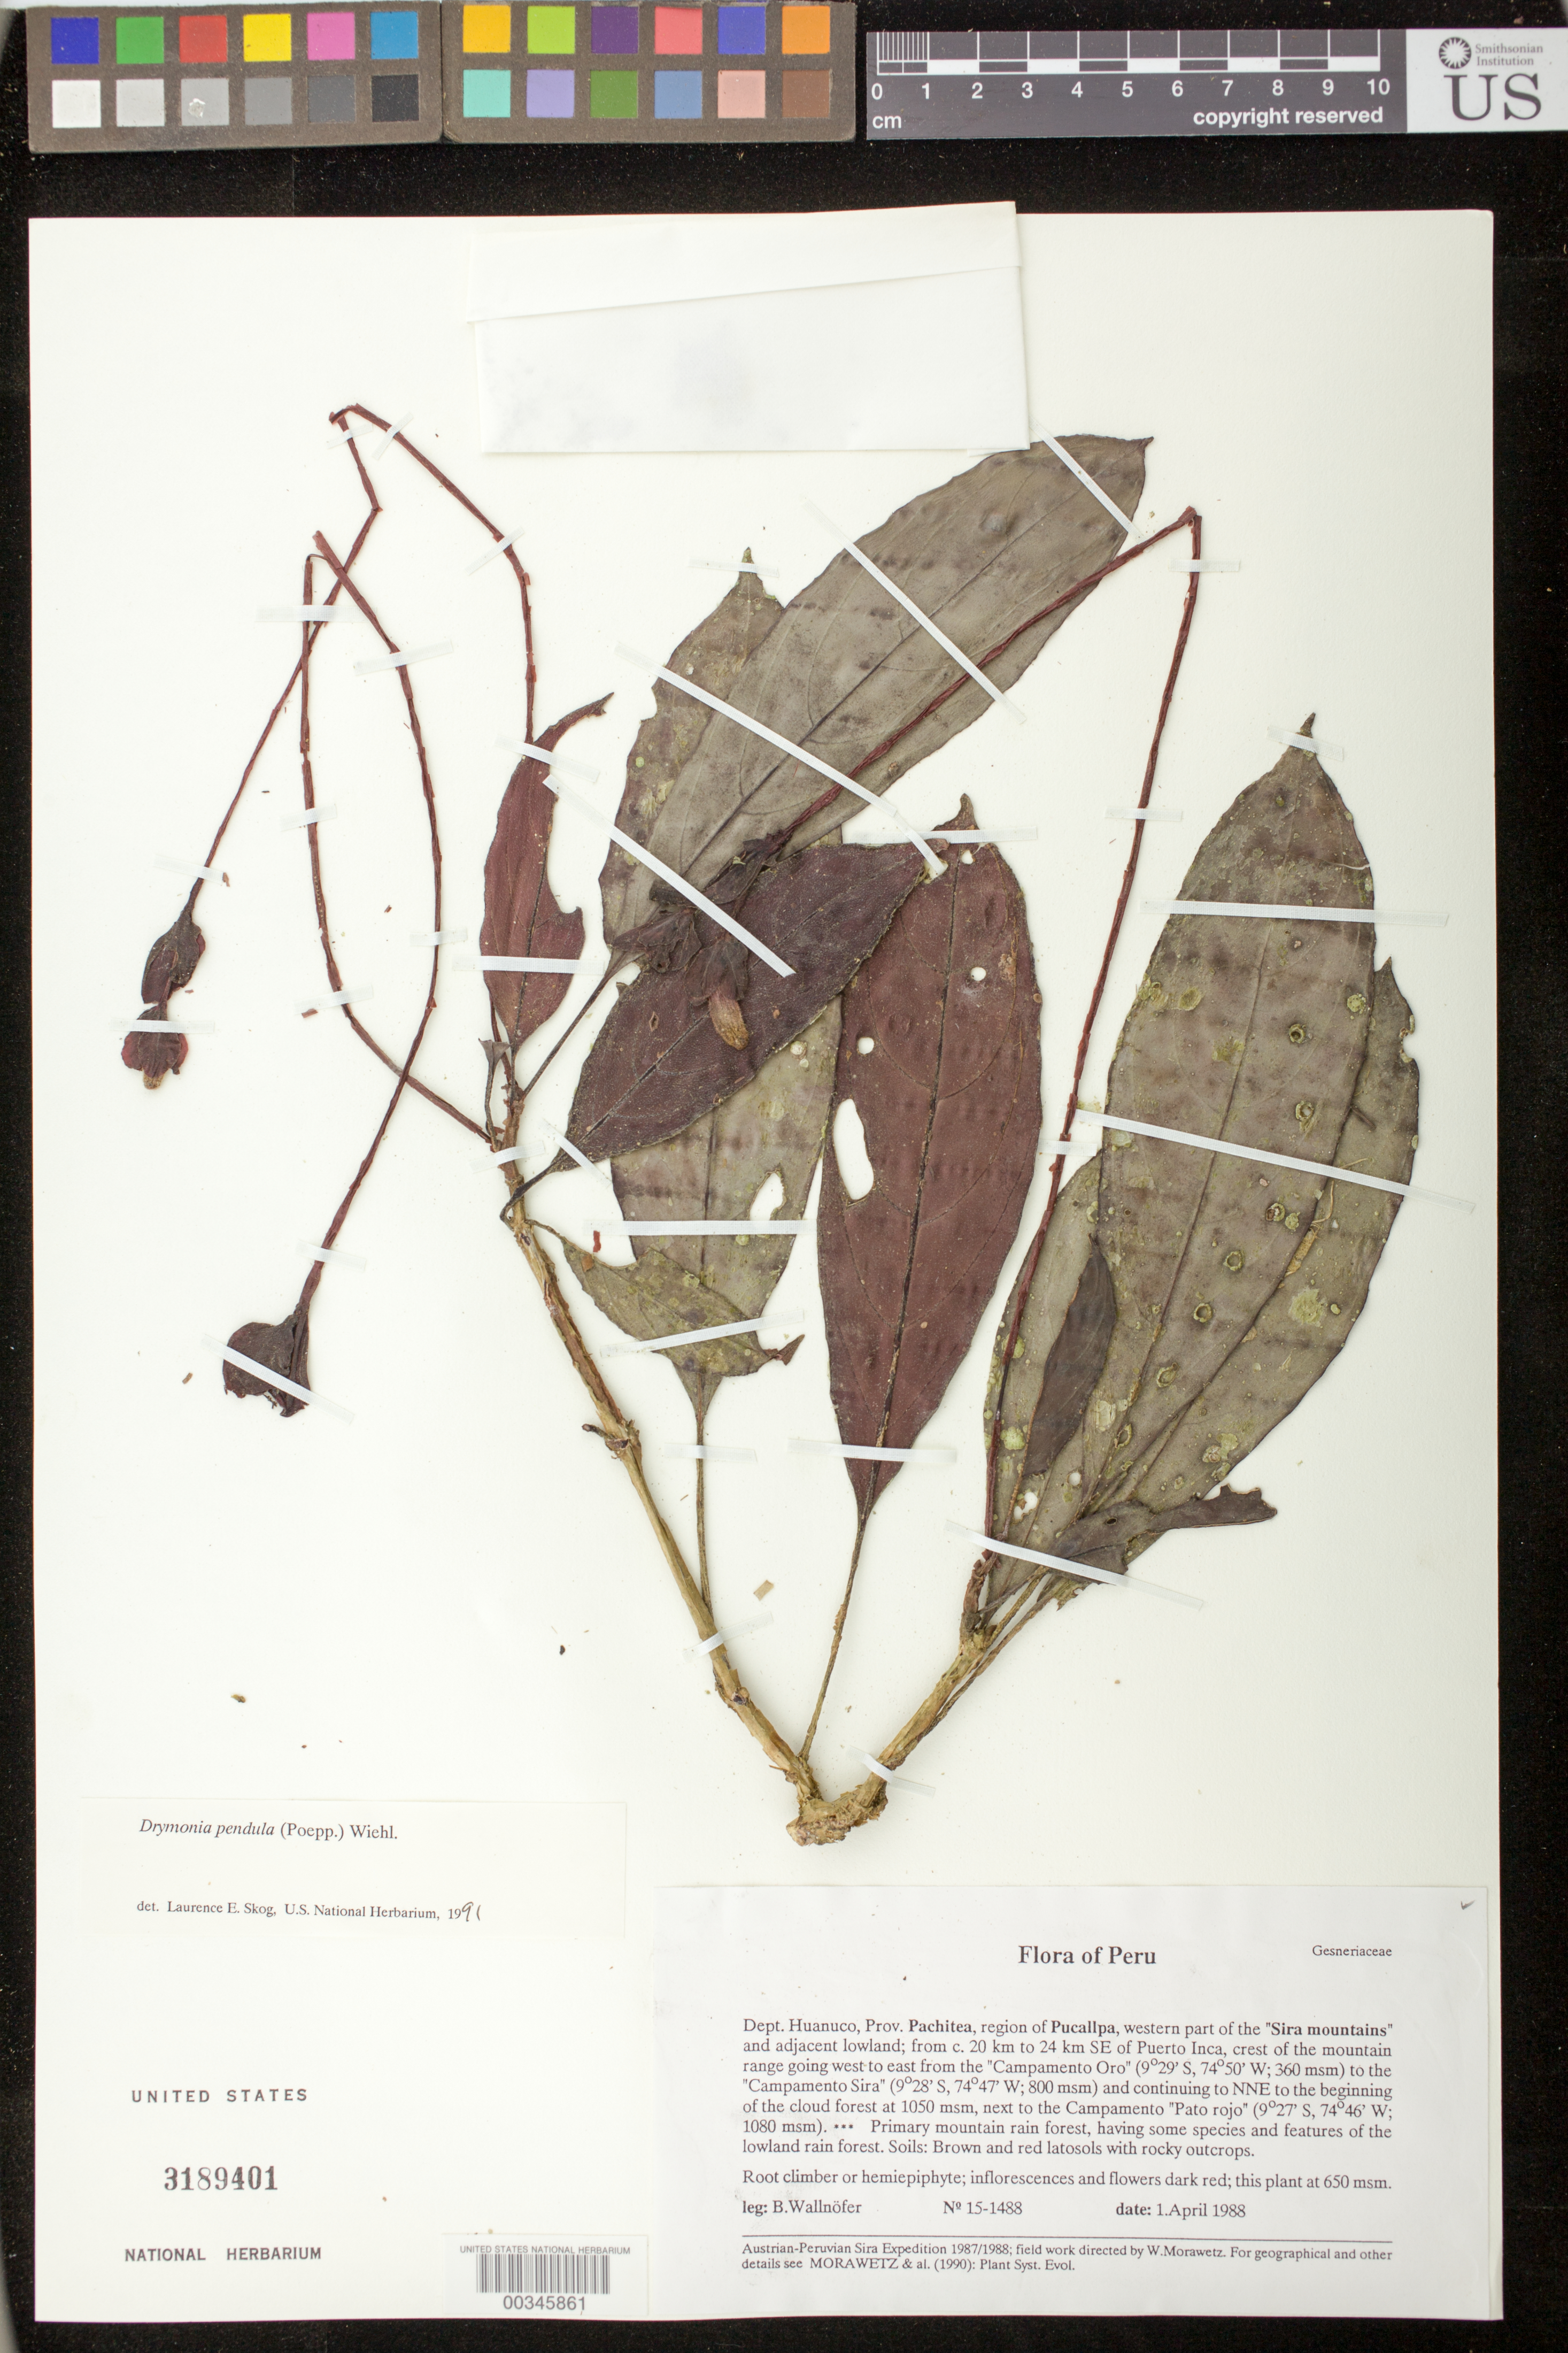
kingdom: Plantae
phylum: Tracheophyta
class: Magnoliopsida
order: Lamiales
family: Gesneriaceae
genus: Drymonia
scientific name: Drymonia pendula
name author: (Poepp.) Wiehler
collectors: B. Wallnöfer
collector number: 15- 1488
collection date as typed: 01 Apr 1988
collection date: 1988-04-01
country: Peru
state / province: Huánuco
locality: Prov. Pachitea; reg. of Pucallpa, western part of "Sira Mountains" and adjacent lowland; from c. 20-24 km SE of Puerto Inca, …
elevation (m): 650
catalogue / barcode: US 3189401